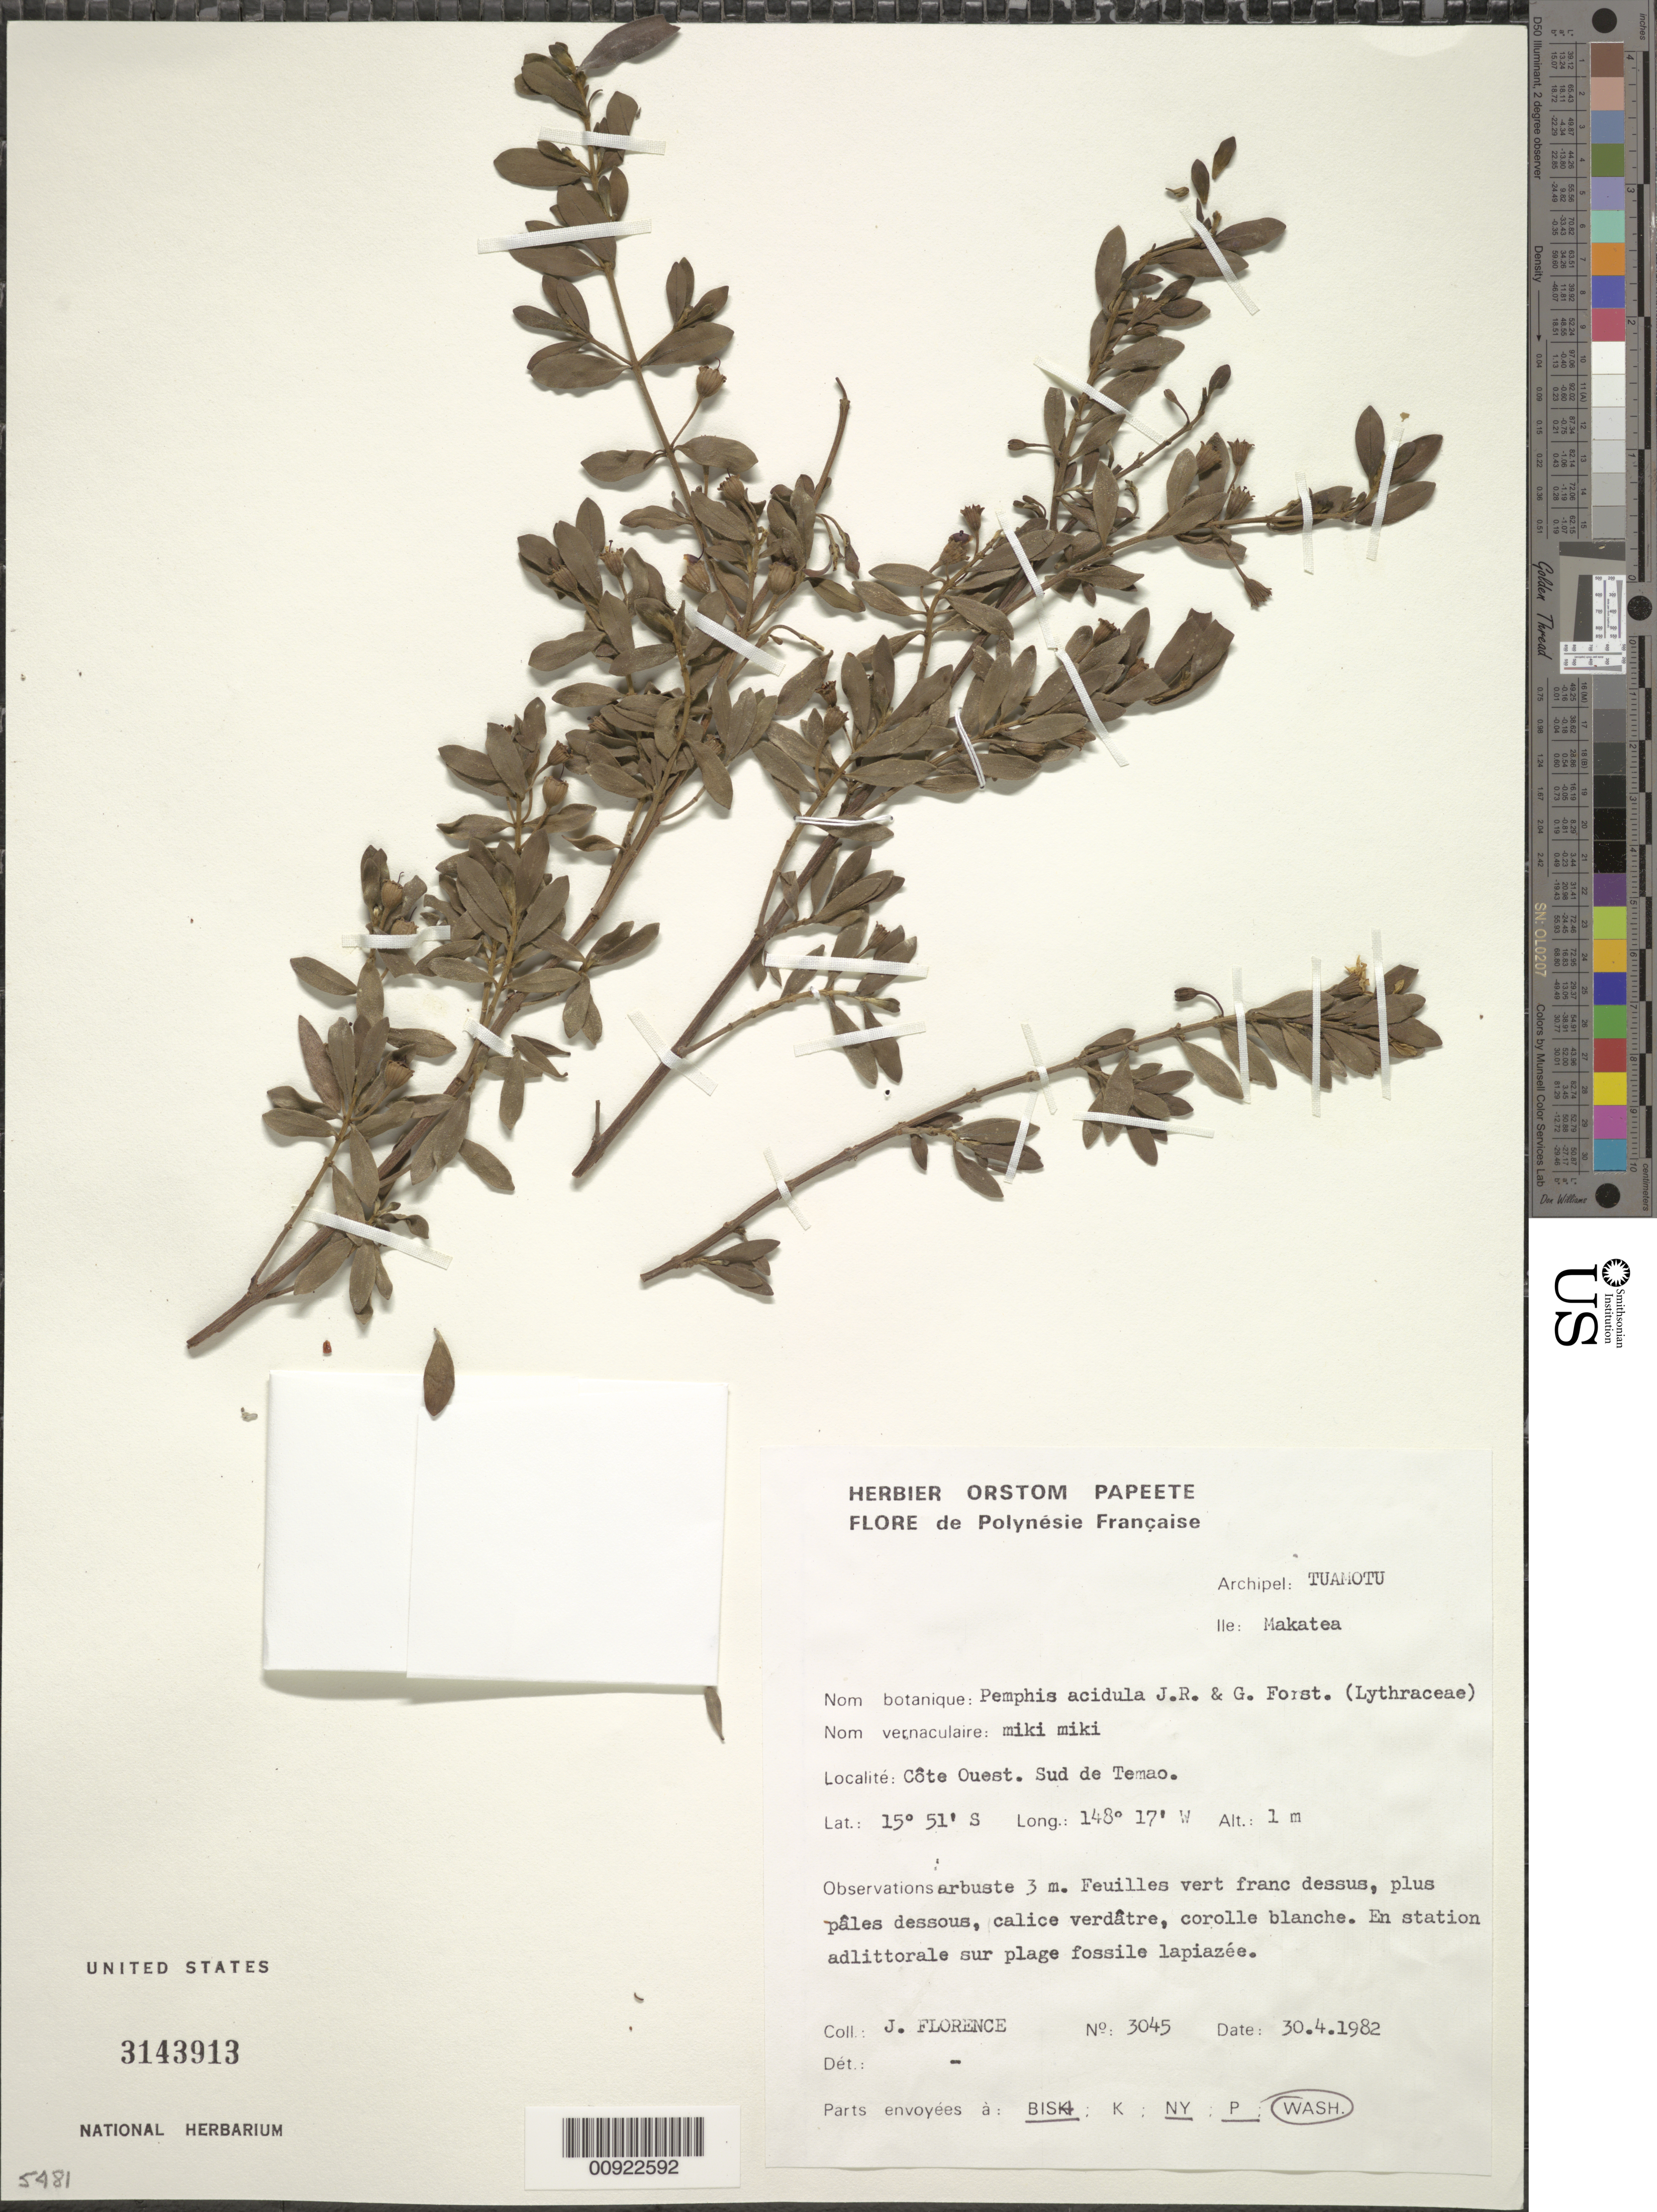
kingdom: Plantae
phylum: Tracheophyta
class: Magnoliopsida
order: Myrtales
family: Lythraceae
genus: Pemphis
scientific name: Pemphis acidula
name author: J.R. Forst. & G. Forst.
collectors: J. Florence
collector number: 3045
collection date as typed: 30 Apr 1982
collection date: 1982-04-30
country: French Polynesia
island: Makatea [Aurora]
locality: W coast, S of Temao. Tuamotu Archipel.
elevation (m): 1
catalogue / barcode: US 3143913